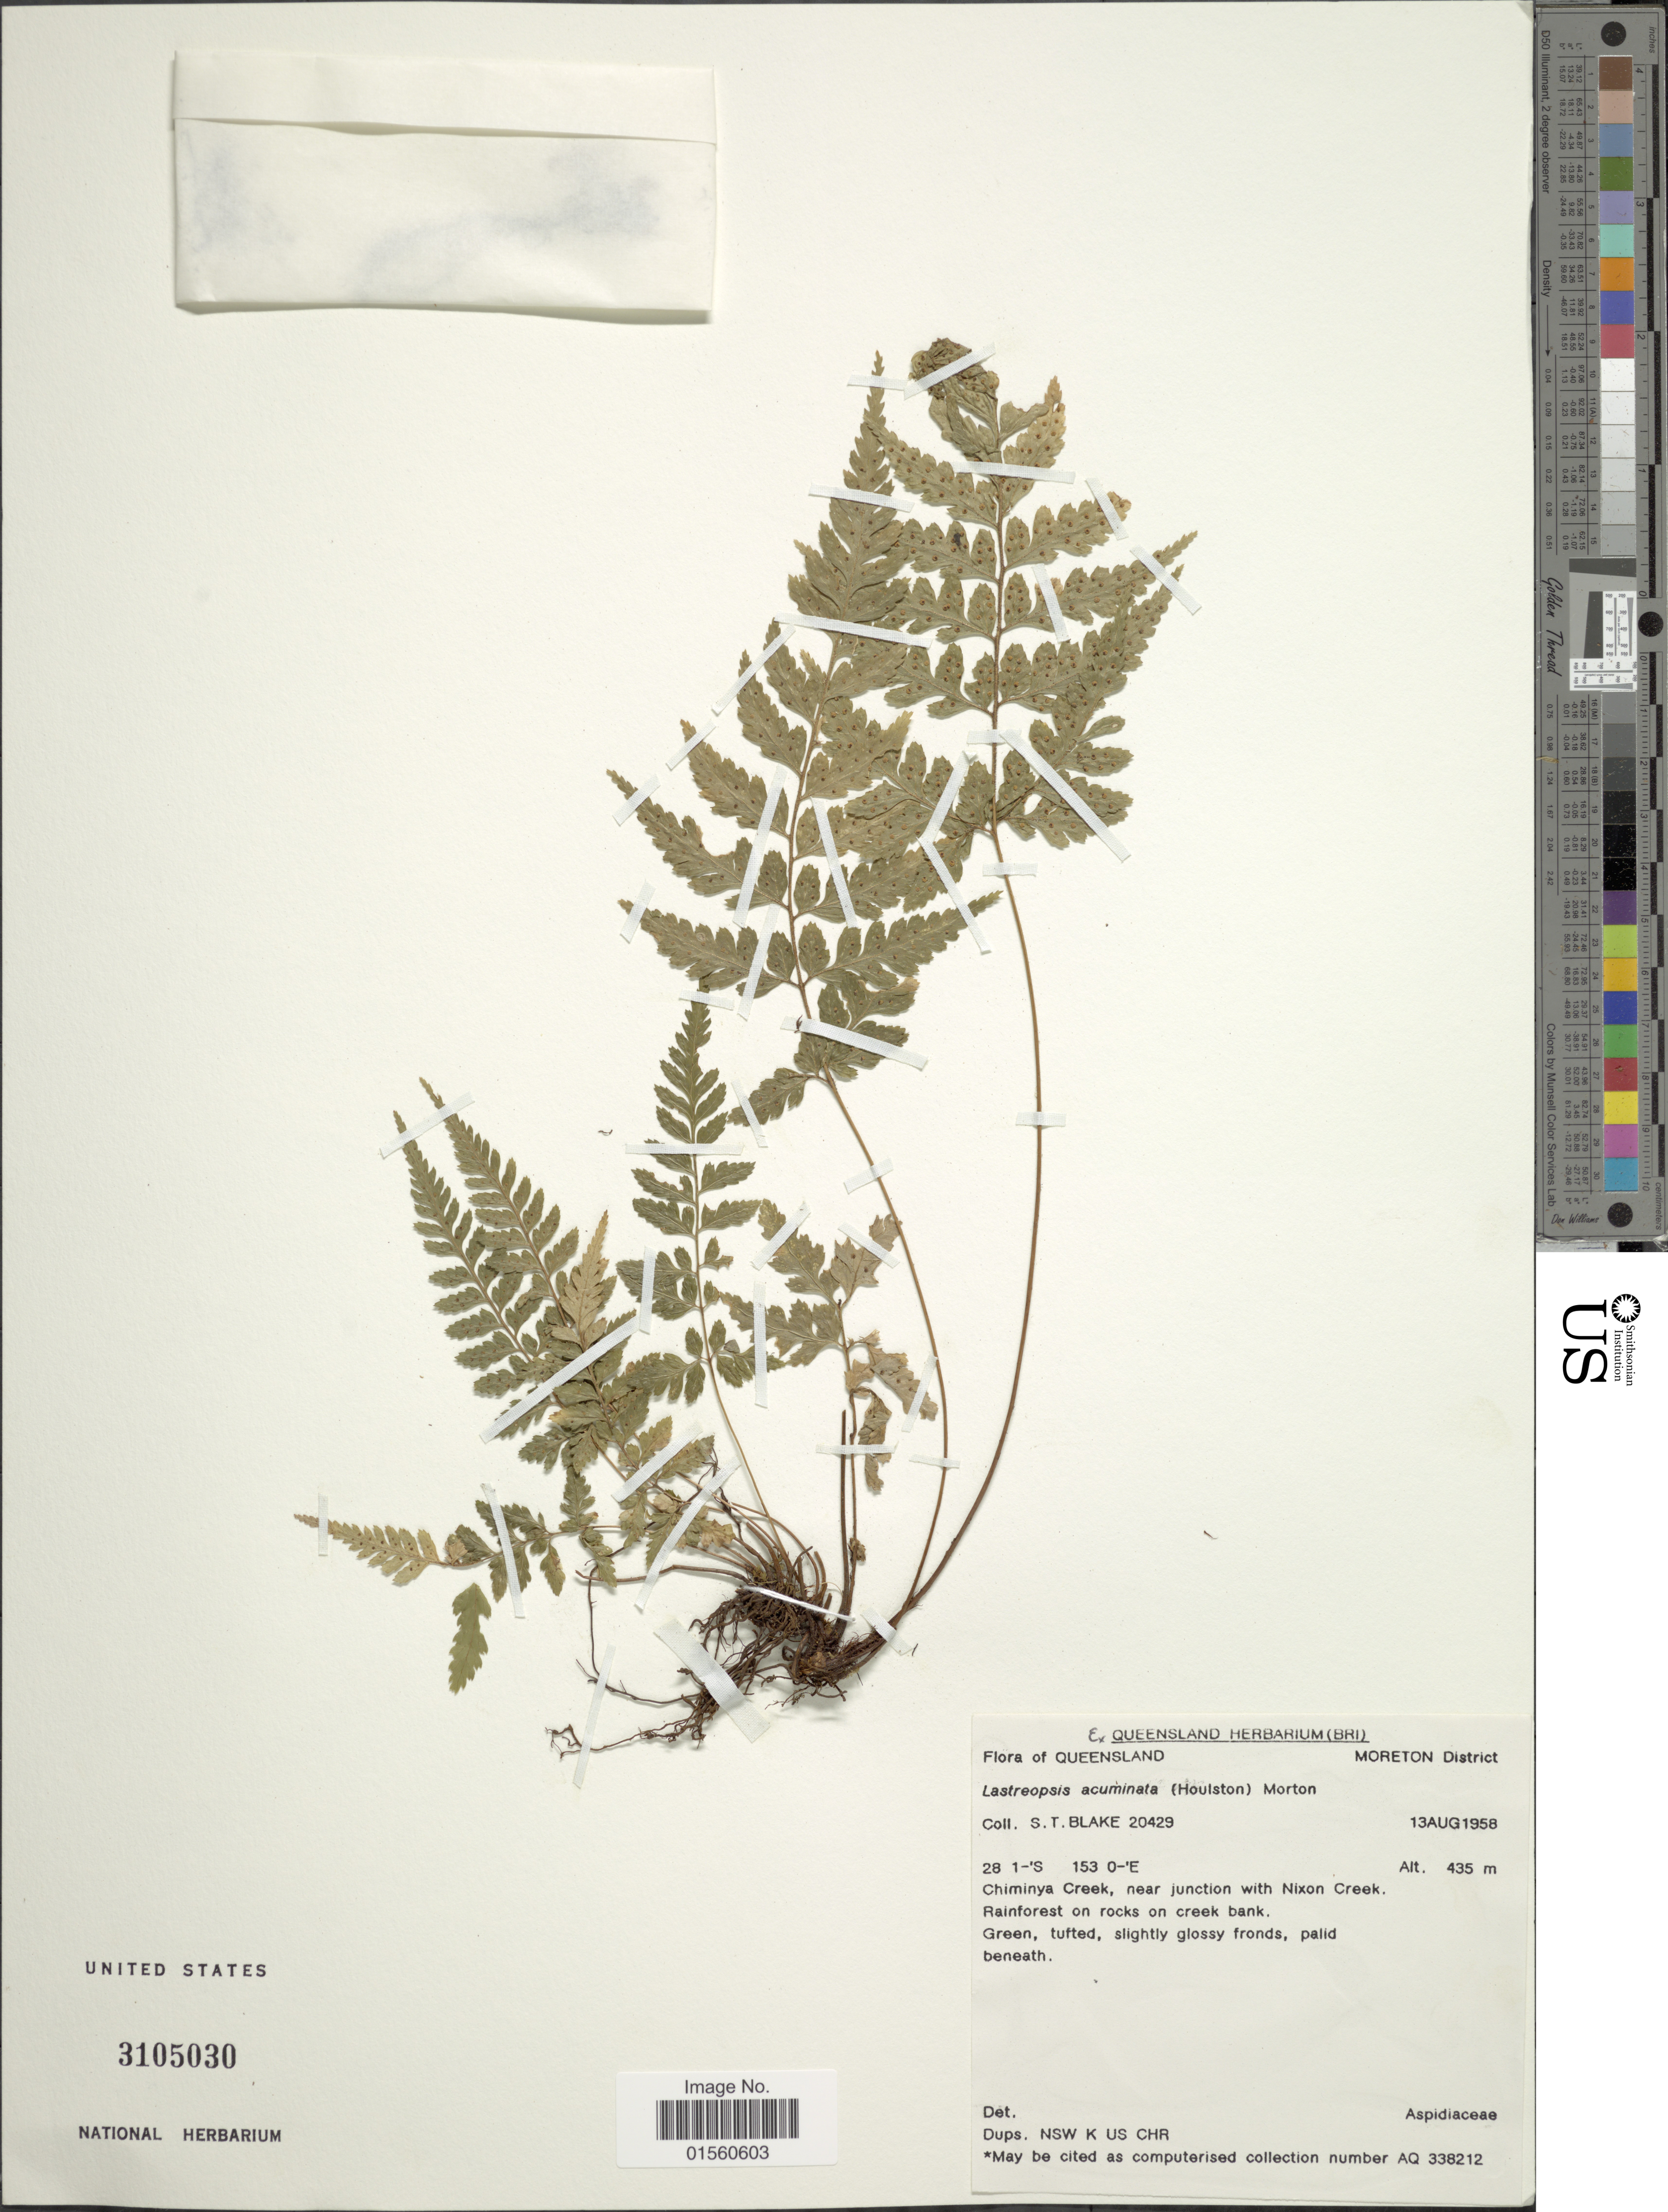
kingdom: Plantae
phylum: Tracheophyta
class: Polypodiopsida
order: Polypodiales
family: Dryopteridaceae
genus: Parapolystichum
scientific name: Parapolystichum acuminatum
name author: (Houlston) Labiak et al.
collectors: S. T. Blake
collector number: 20429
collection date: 1958-08-13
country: Australia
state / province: Queensland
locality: Moreton District, Chiminya Creek, near junction with Nixon Creek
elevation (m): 435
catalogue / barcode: US 3105030